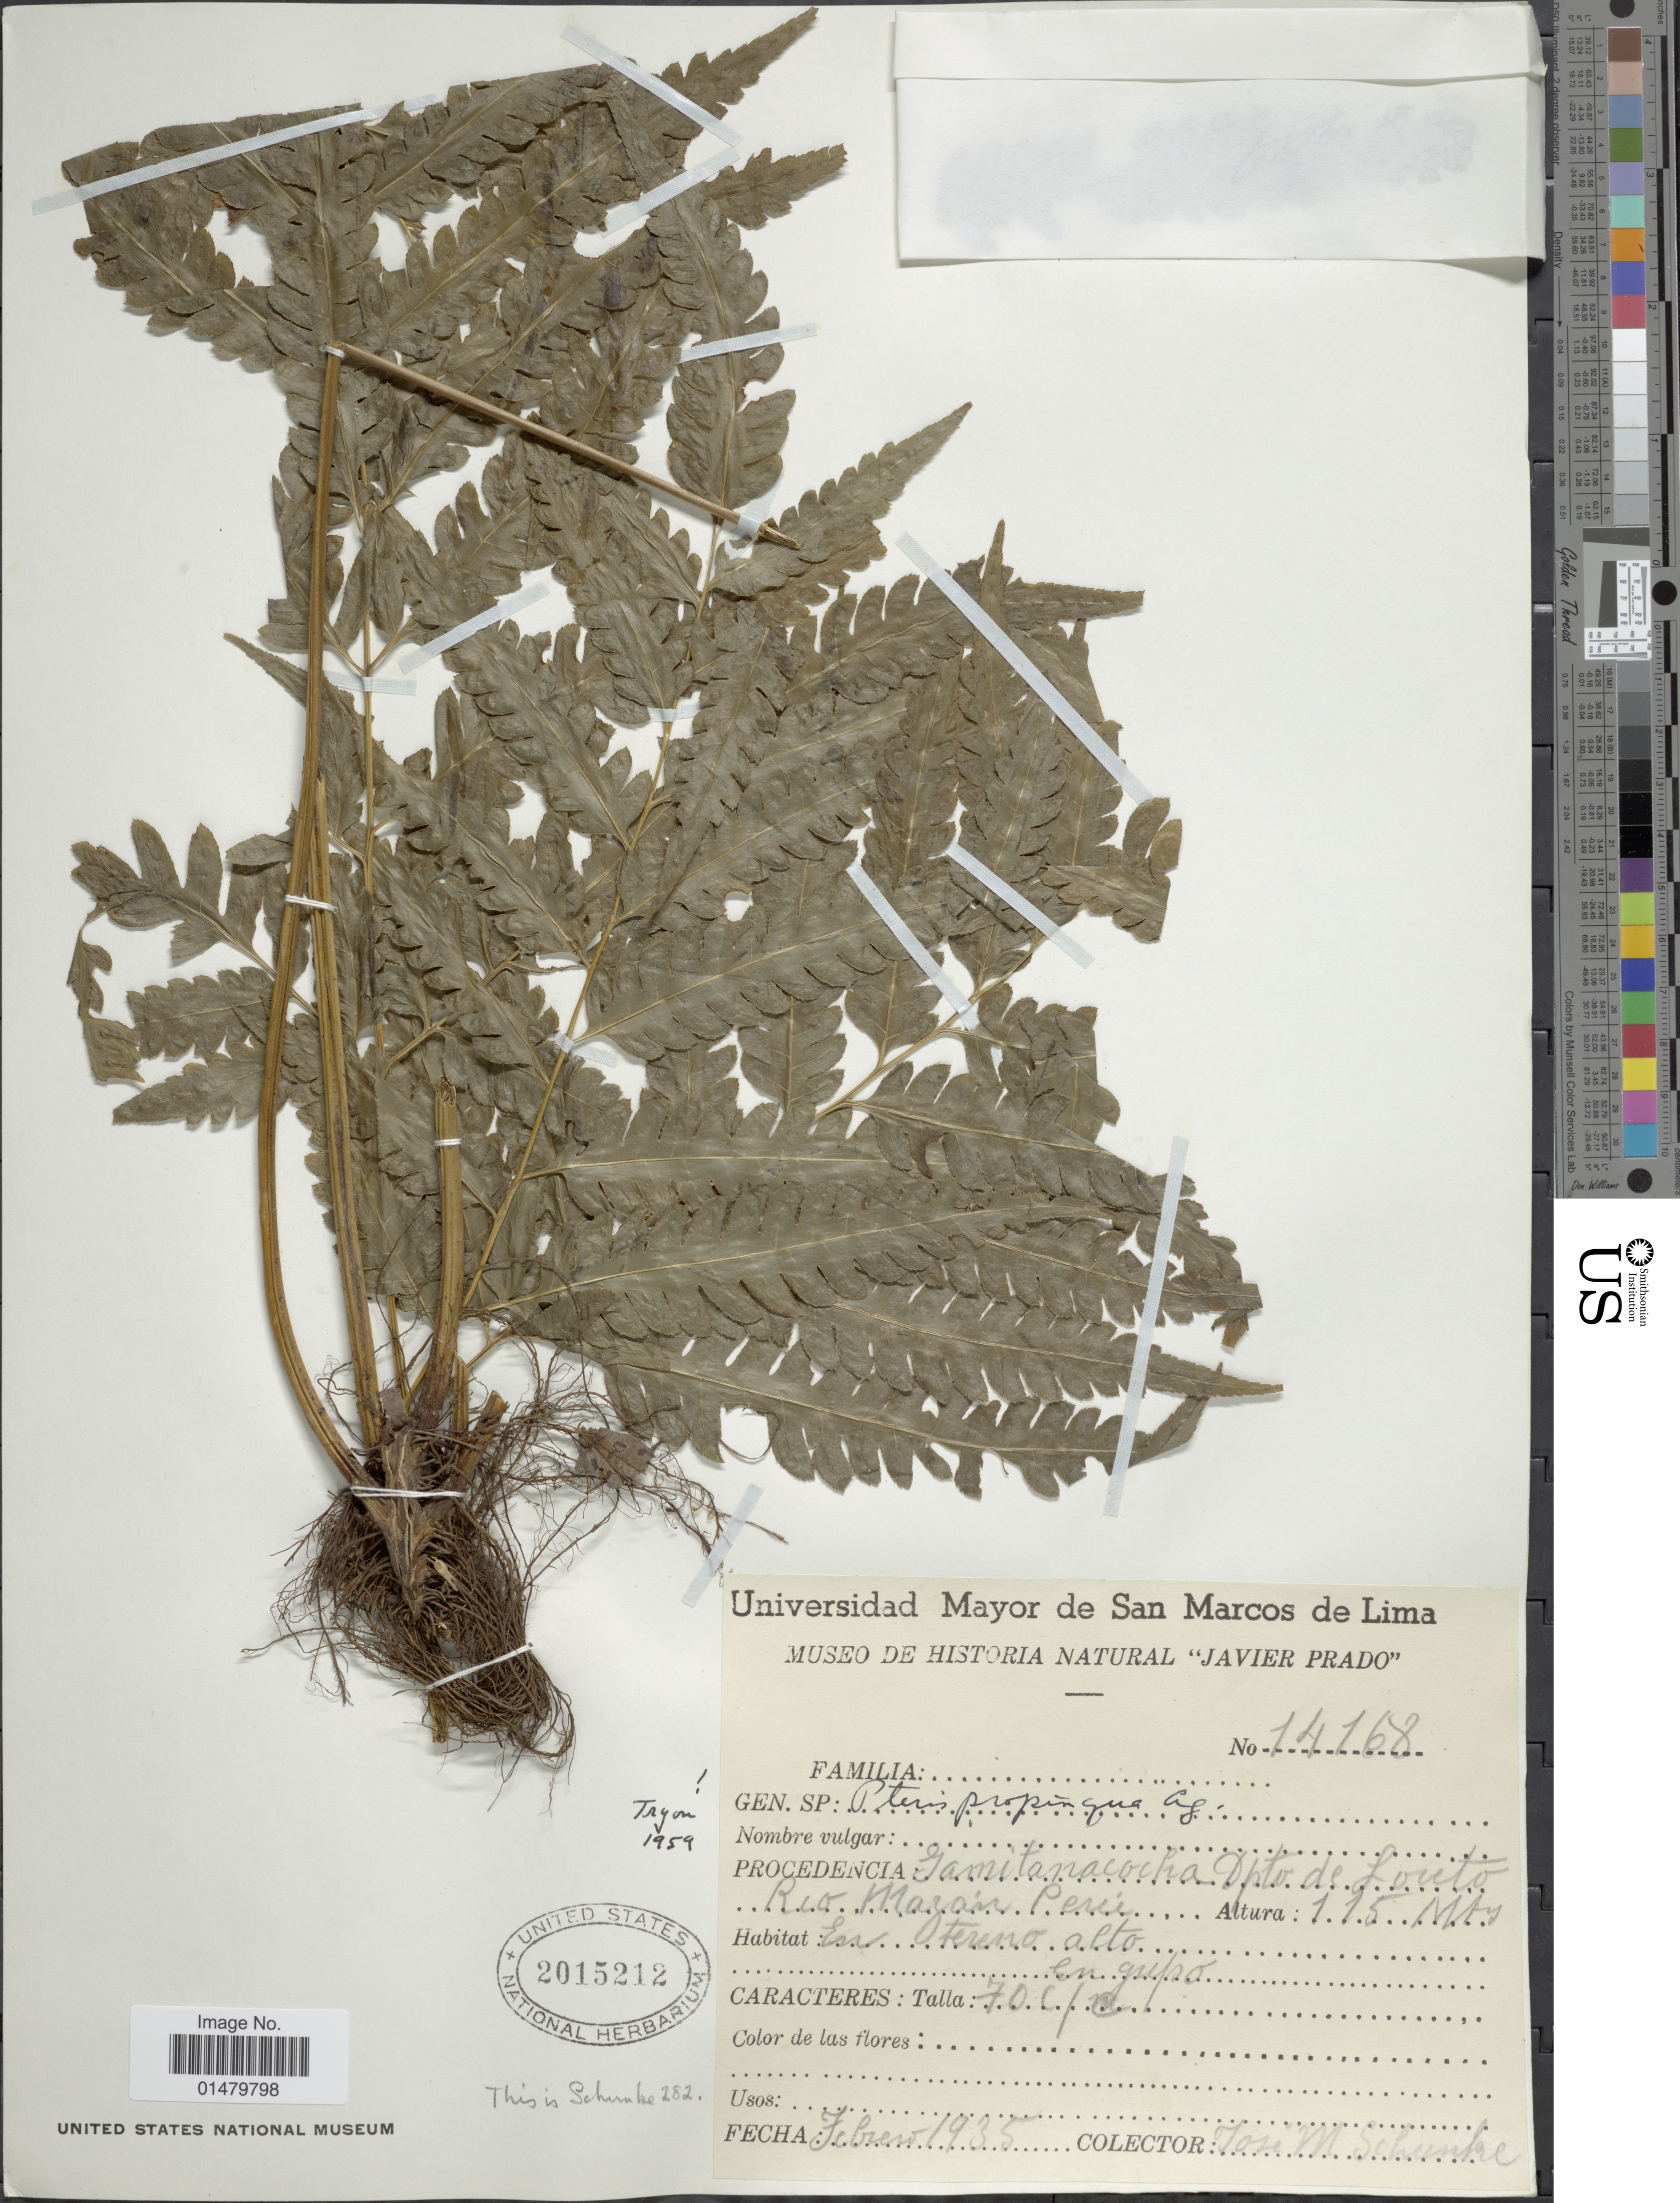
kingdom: Plantae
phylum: Tracheophyta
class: Polypodiopsida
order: Polypodiales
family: Pteridaceae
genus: Pteris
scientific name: Pteris propinqua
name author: J. Agardh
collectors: J. M. Schunke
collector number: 14168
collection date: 1935-02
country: Peru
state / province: Loreto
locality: Gamitanacocha, Río Mazán, Dpto. de Loreto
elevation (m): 115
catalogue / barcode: US 2015212